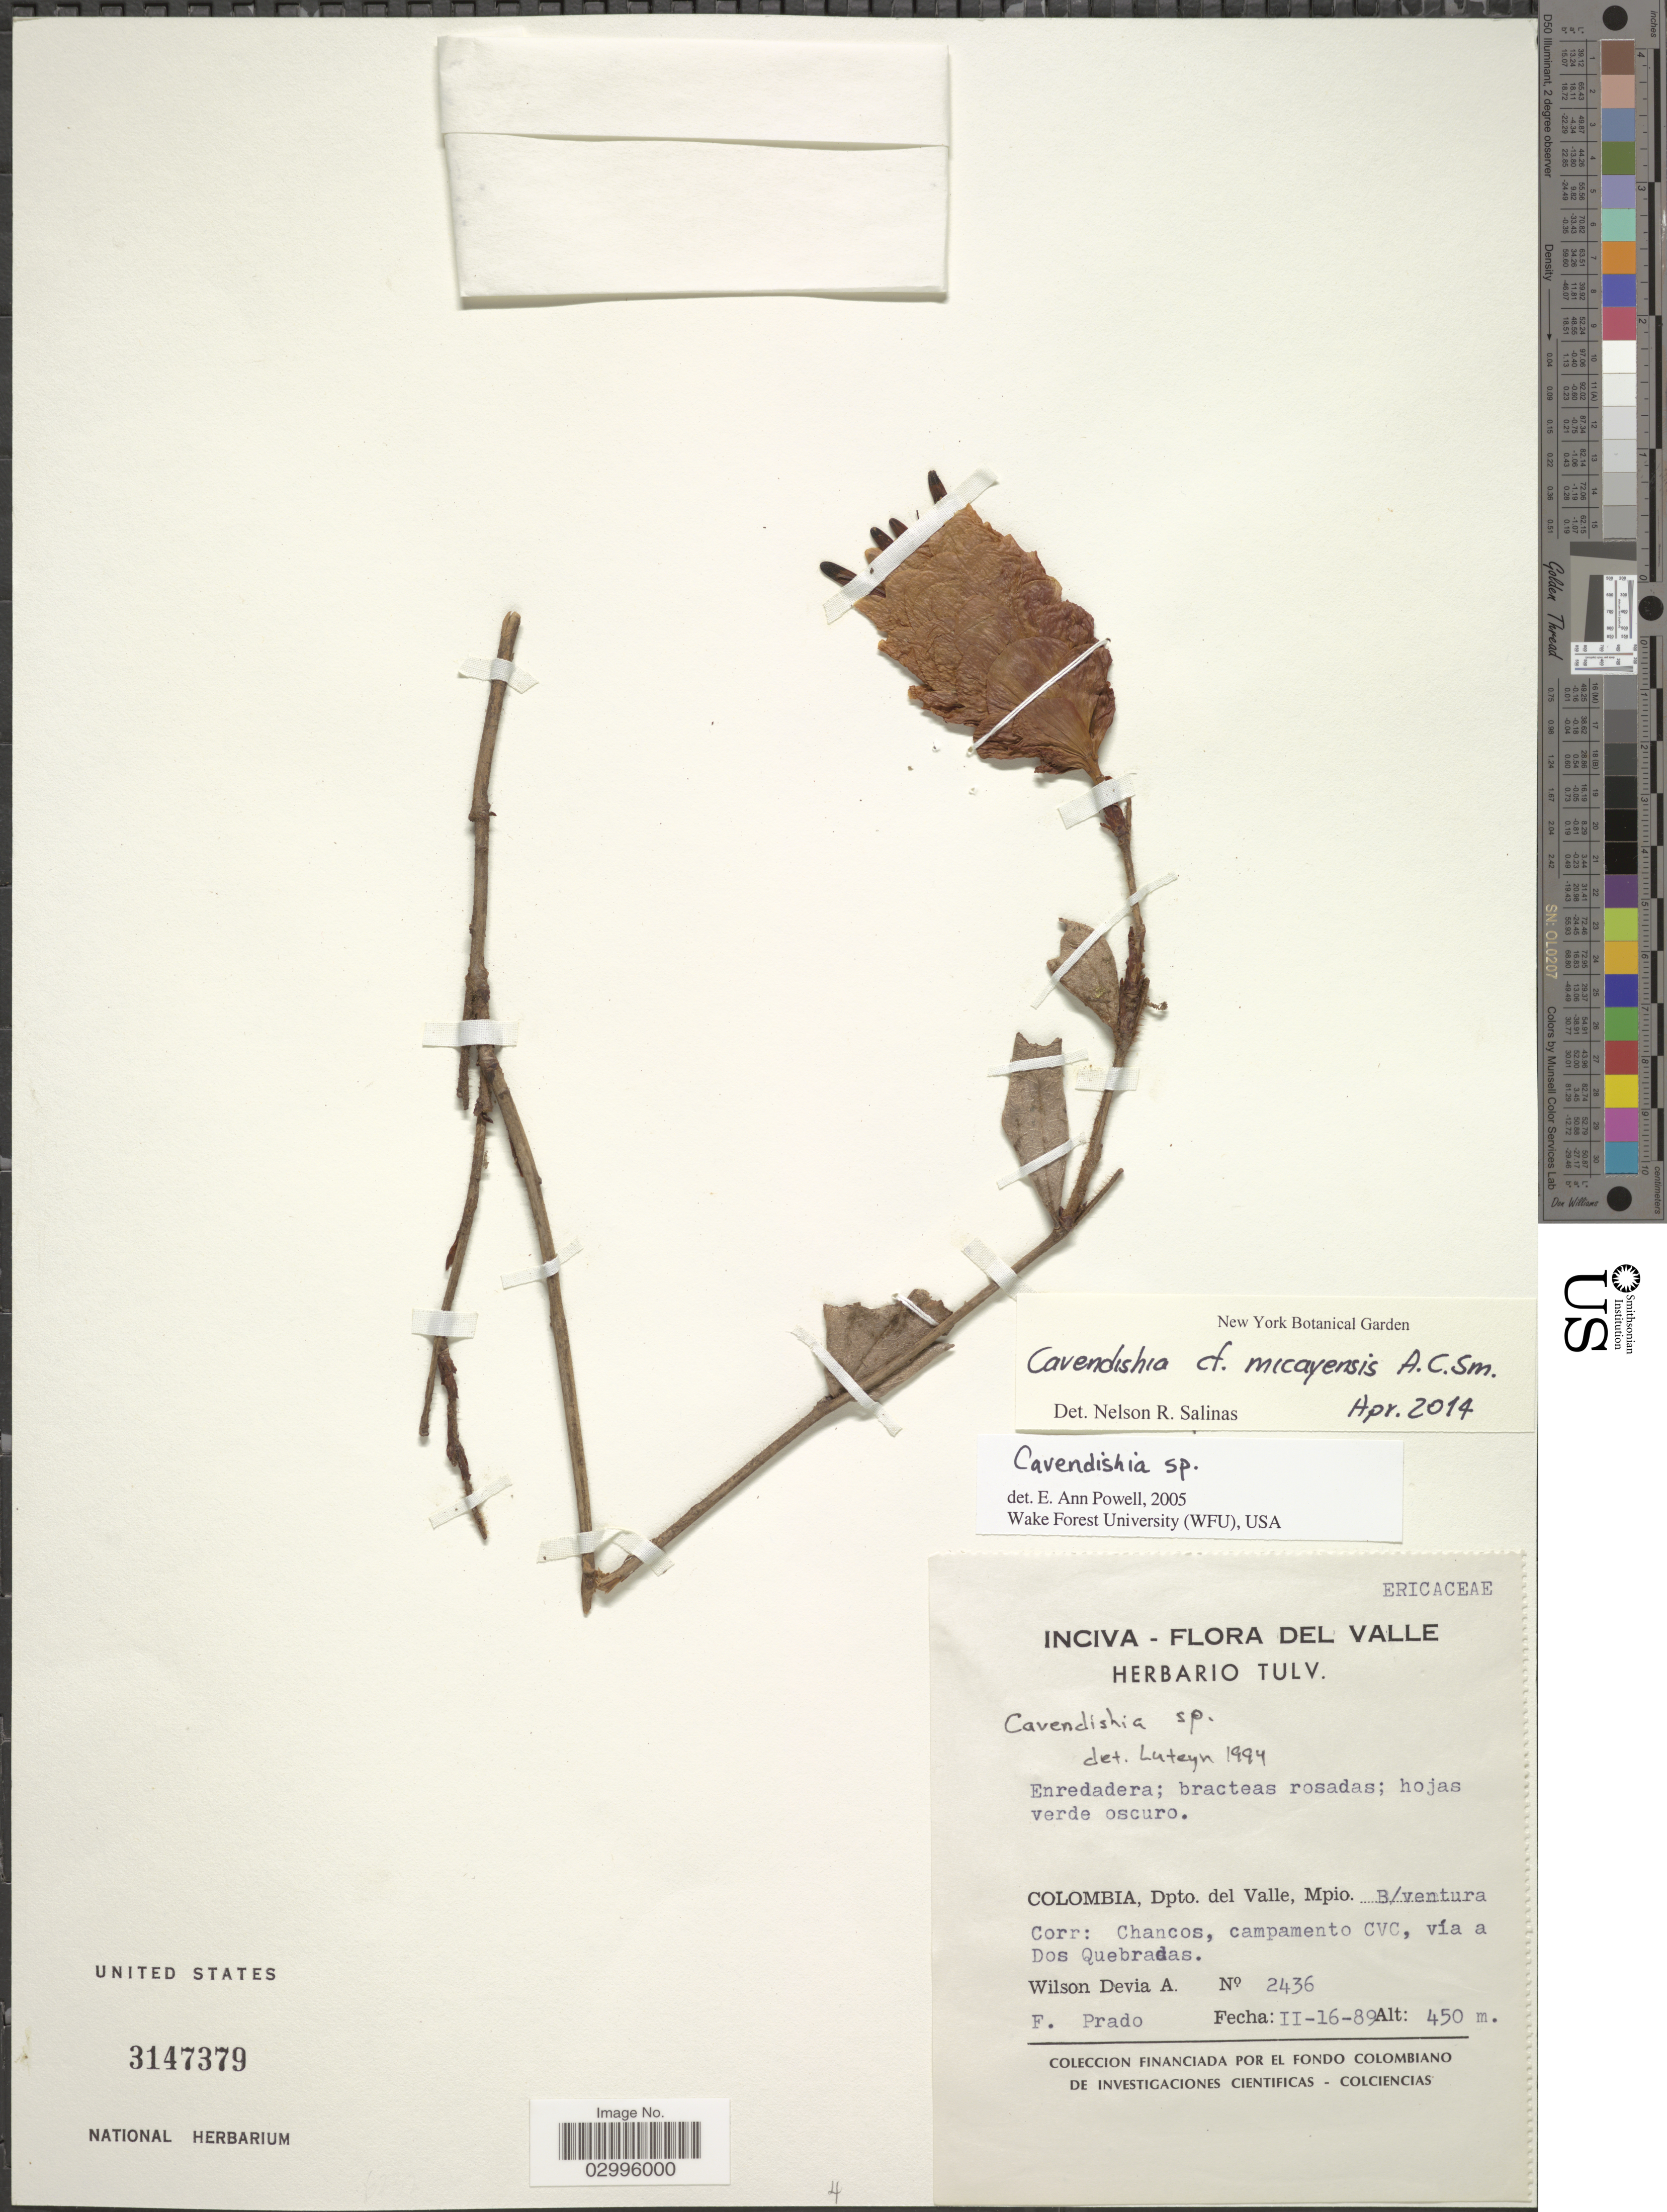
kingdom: Plantae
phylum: Tracheophyta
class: Magnoliopsida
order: Ericales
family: Ericaceae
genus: Cavendishia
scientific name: Cavendishia micayensis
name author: A.C. Sm.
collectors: W. Devia A. & F. Prado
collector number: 2436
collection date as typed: Transcribed d/m/y: 16/2/89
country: Colombia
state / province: Valle del Cauca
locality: Dpto. del Valle, Mpio. B/ventura. Corr: Chancos, campamento CVC, vía Dos Quebradas.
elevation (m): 450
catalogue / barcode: US 317379